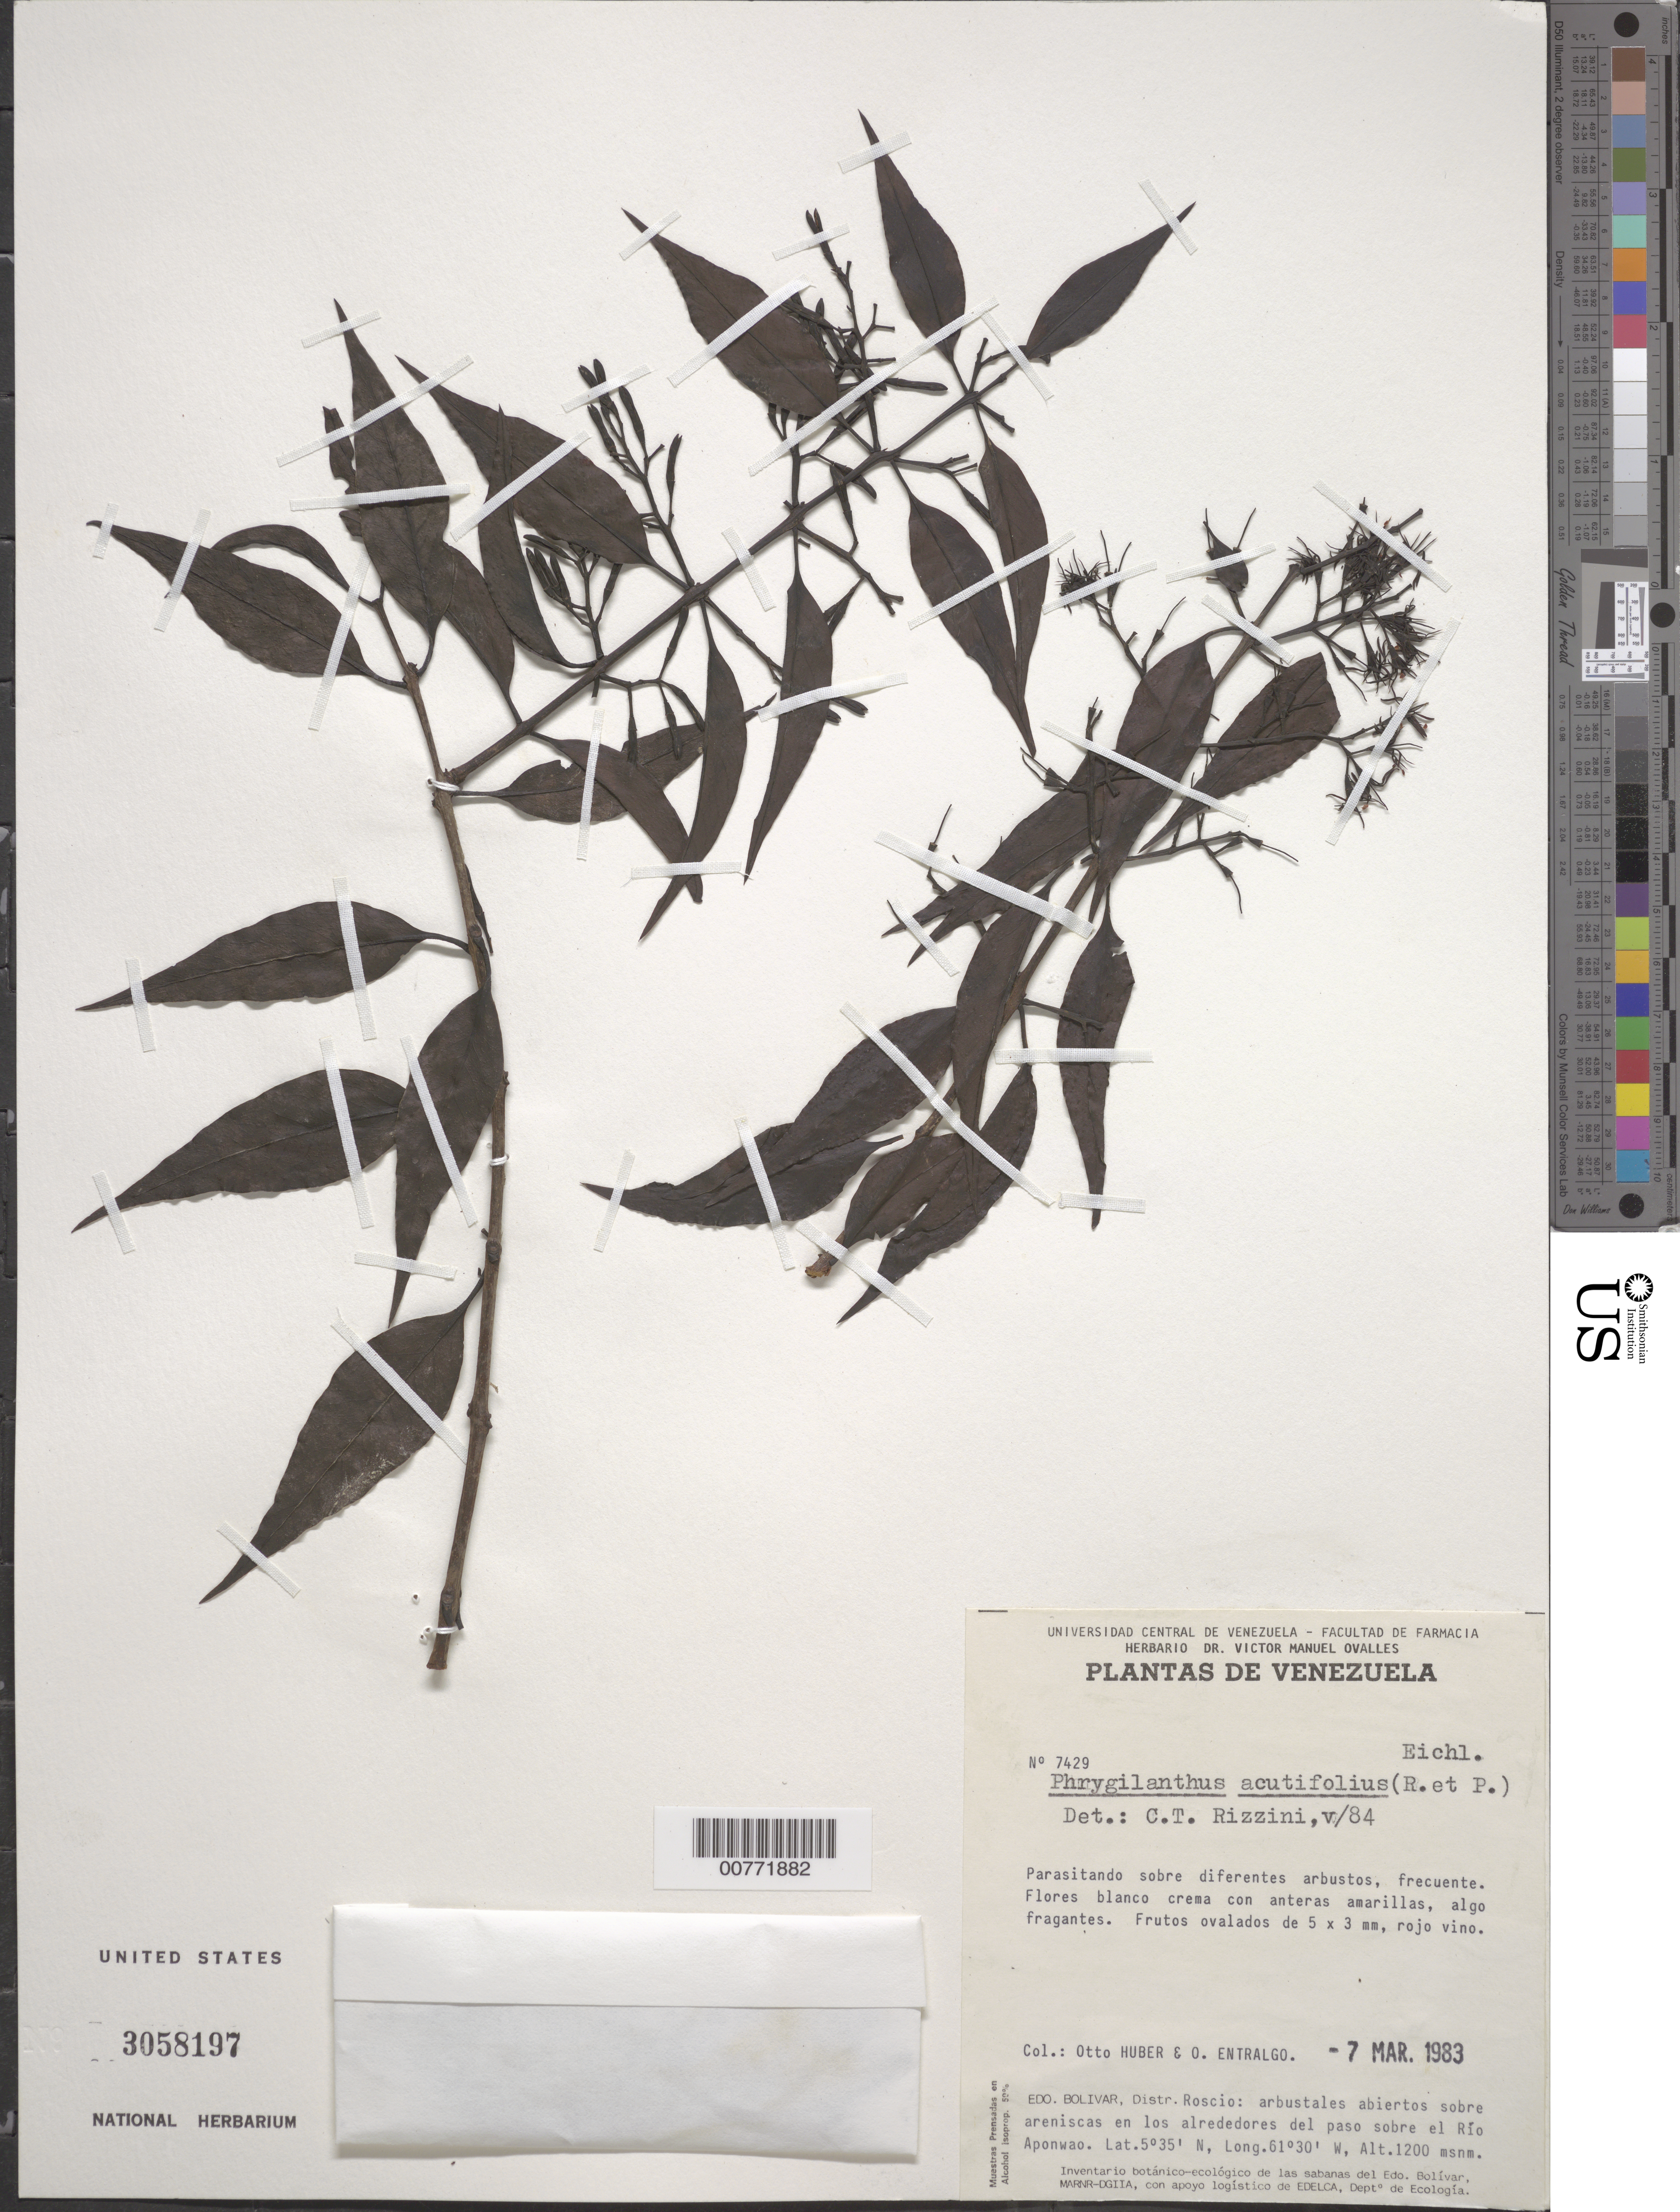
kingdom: Plantae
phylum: Tracheophyta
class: Magnoliopsida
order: Santalales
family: Loranthaceae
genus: Tripodanthus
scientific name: Tripodanthus acutifolius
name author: Tiegh.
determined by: Rizzini, Carlos T.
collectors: O. Huber & O. Entralgo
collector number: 7429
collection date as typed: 7-Mar-83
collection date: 1983-03-07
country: Venezuela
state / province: Bolívar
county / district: Roscio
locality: Río Aponwao, del paso sobre el Salto Aponwao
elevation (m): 1200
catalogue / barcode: US 3058197